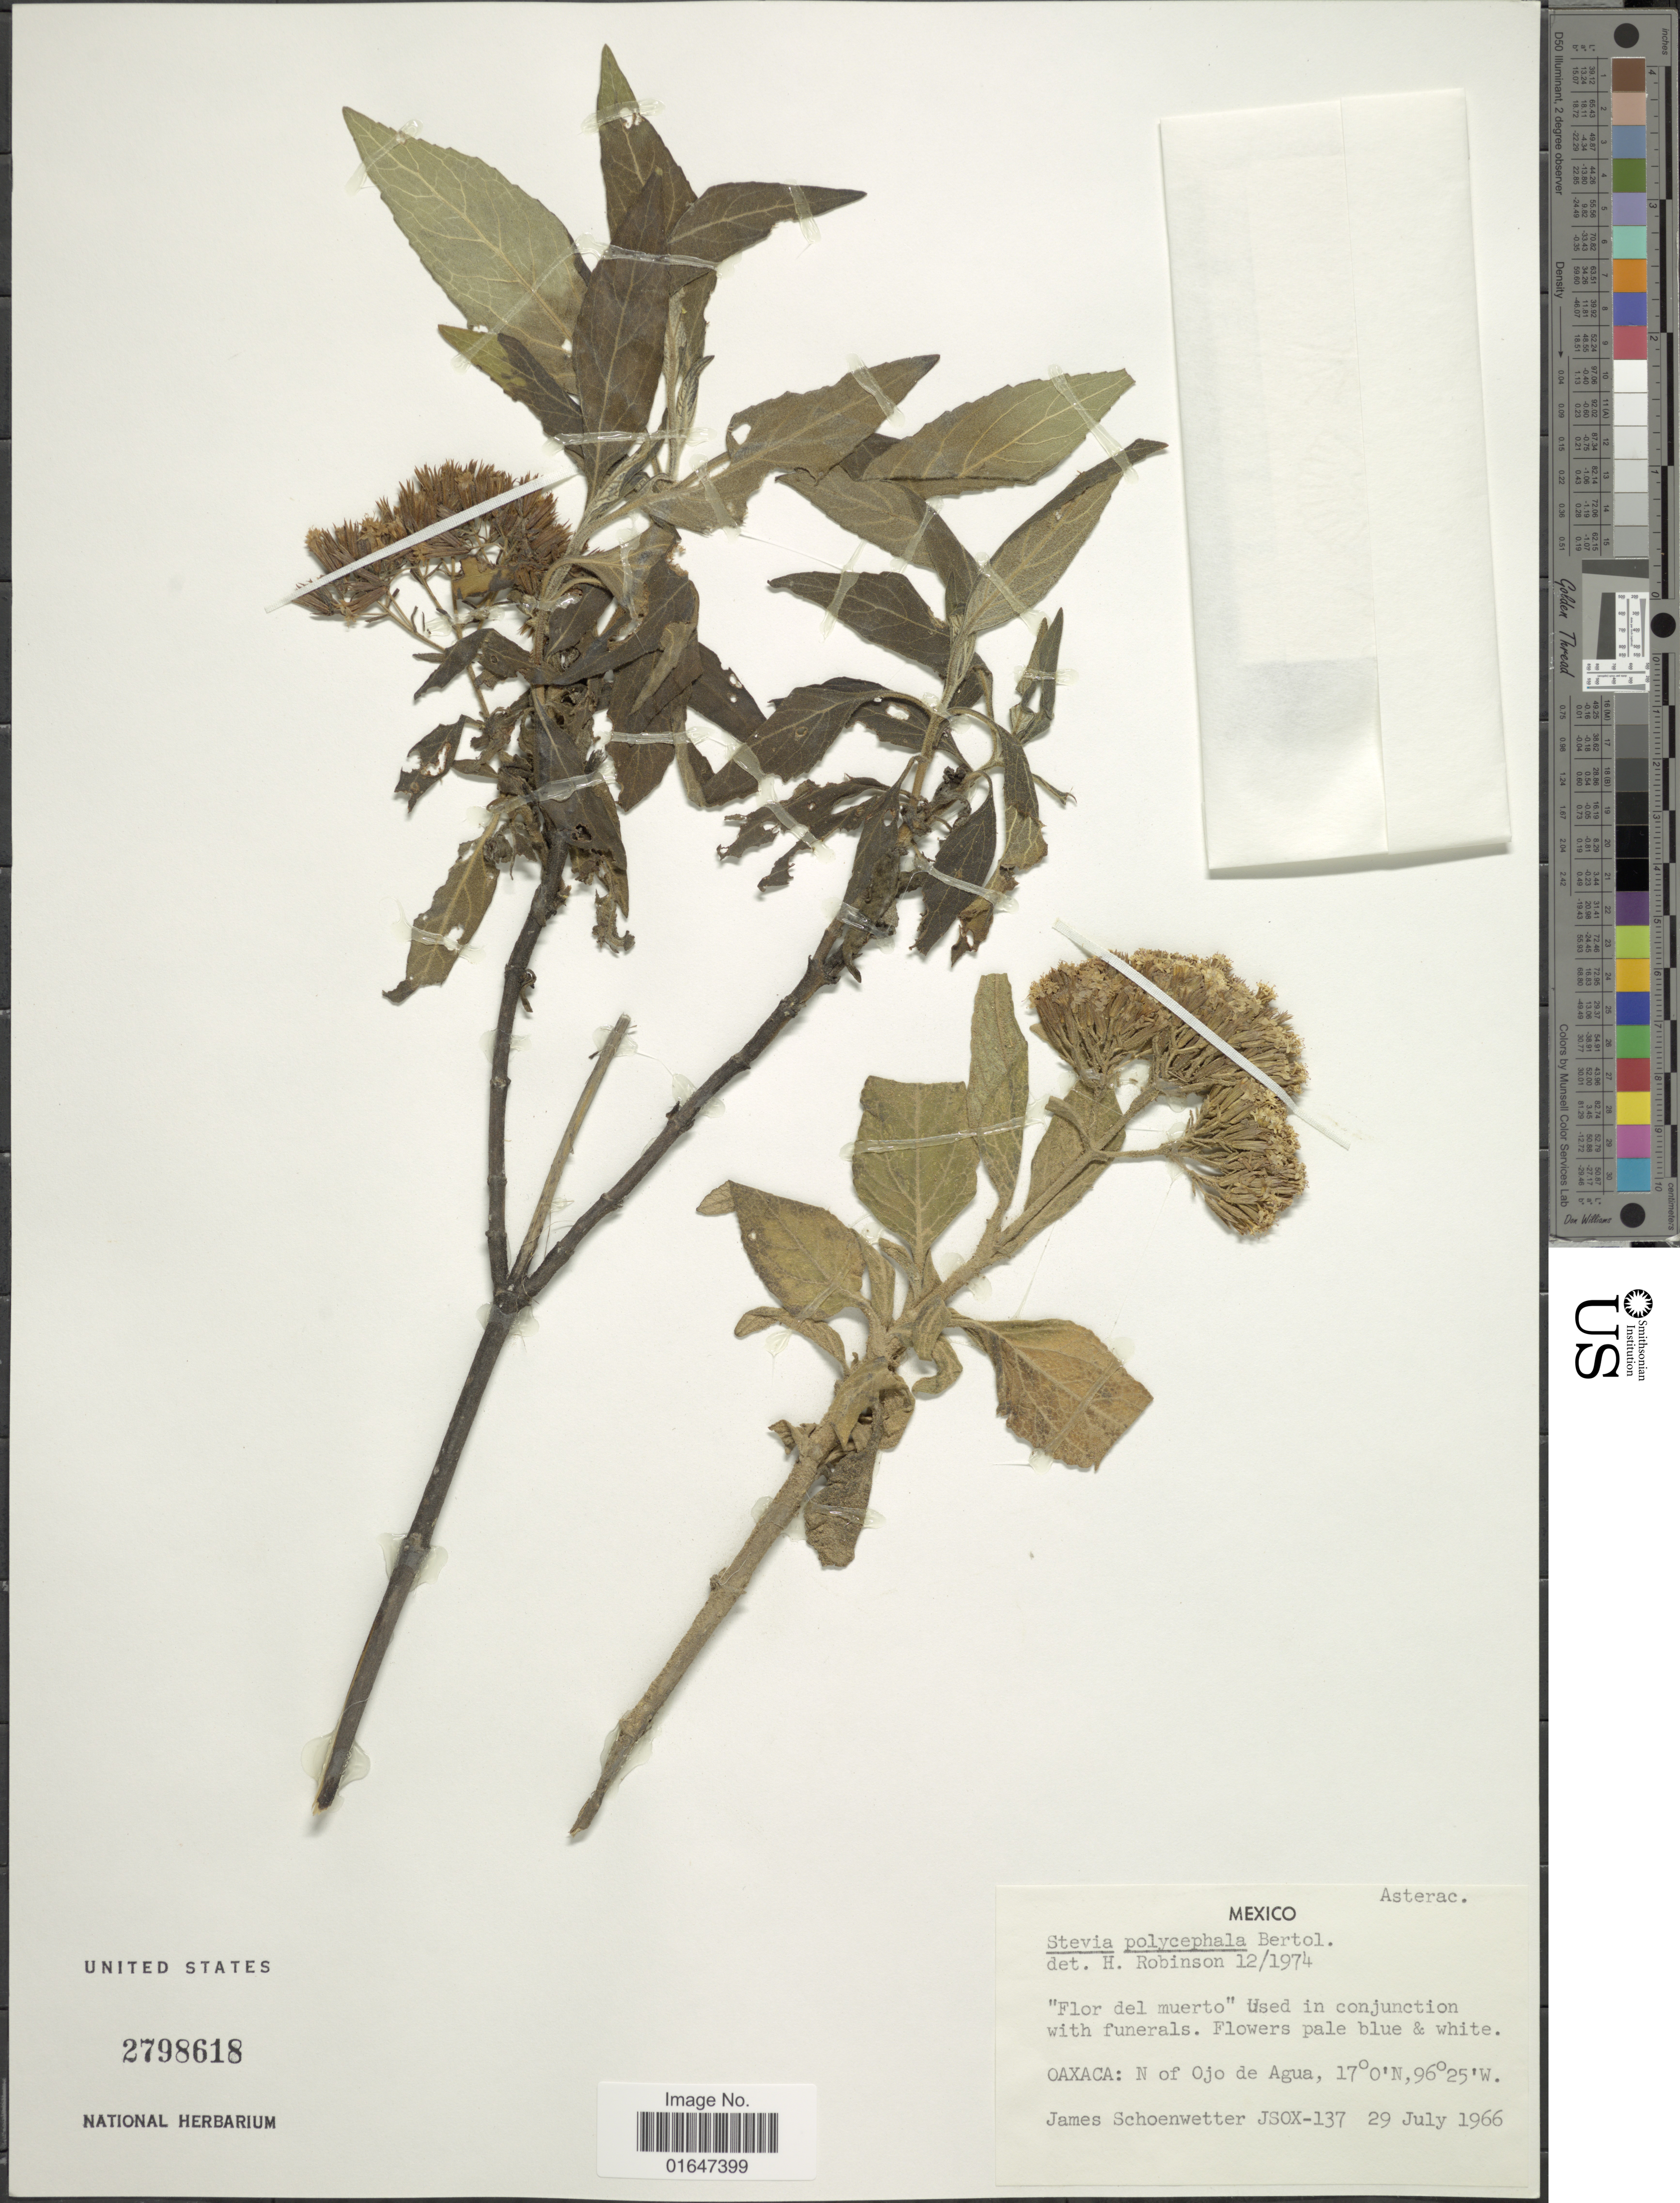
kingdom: Plantae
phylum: Tracheophyta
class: Magnoliopsida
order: Asterales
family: Asteraceae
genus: Stevia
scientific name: Stevia subpubescens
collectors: J. Schoenwetter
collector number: JSOX-137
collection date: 1966-07-29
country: Mexico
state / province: Oaxaca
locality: N of Ojo de Agua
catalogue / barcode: US 2798618